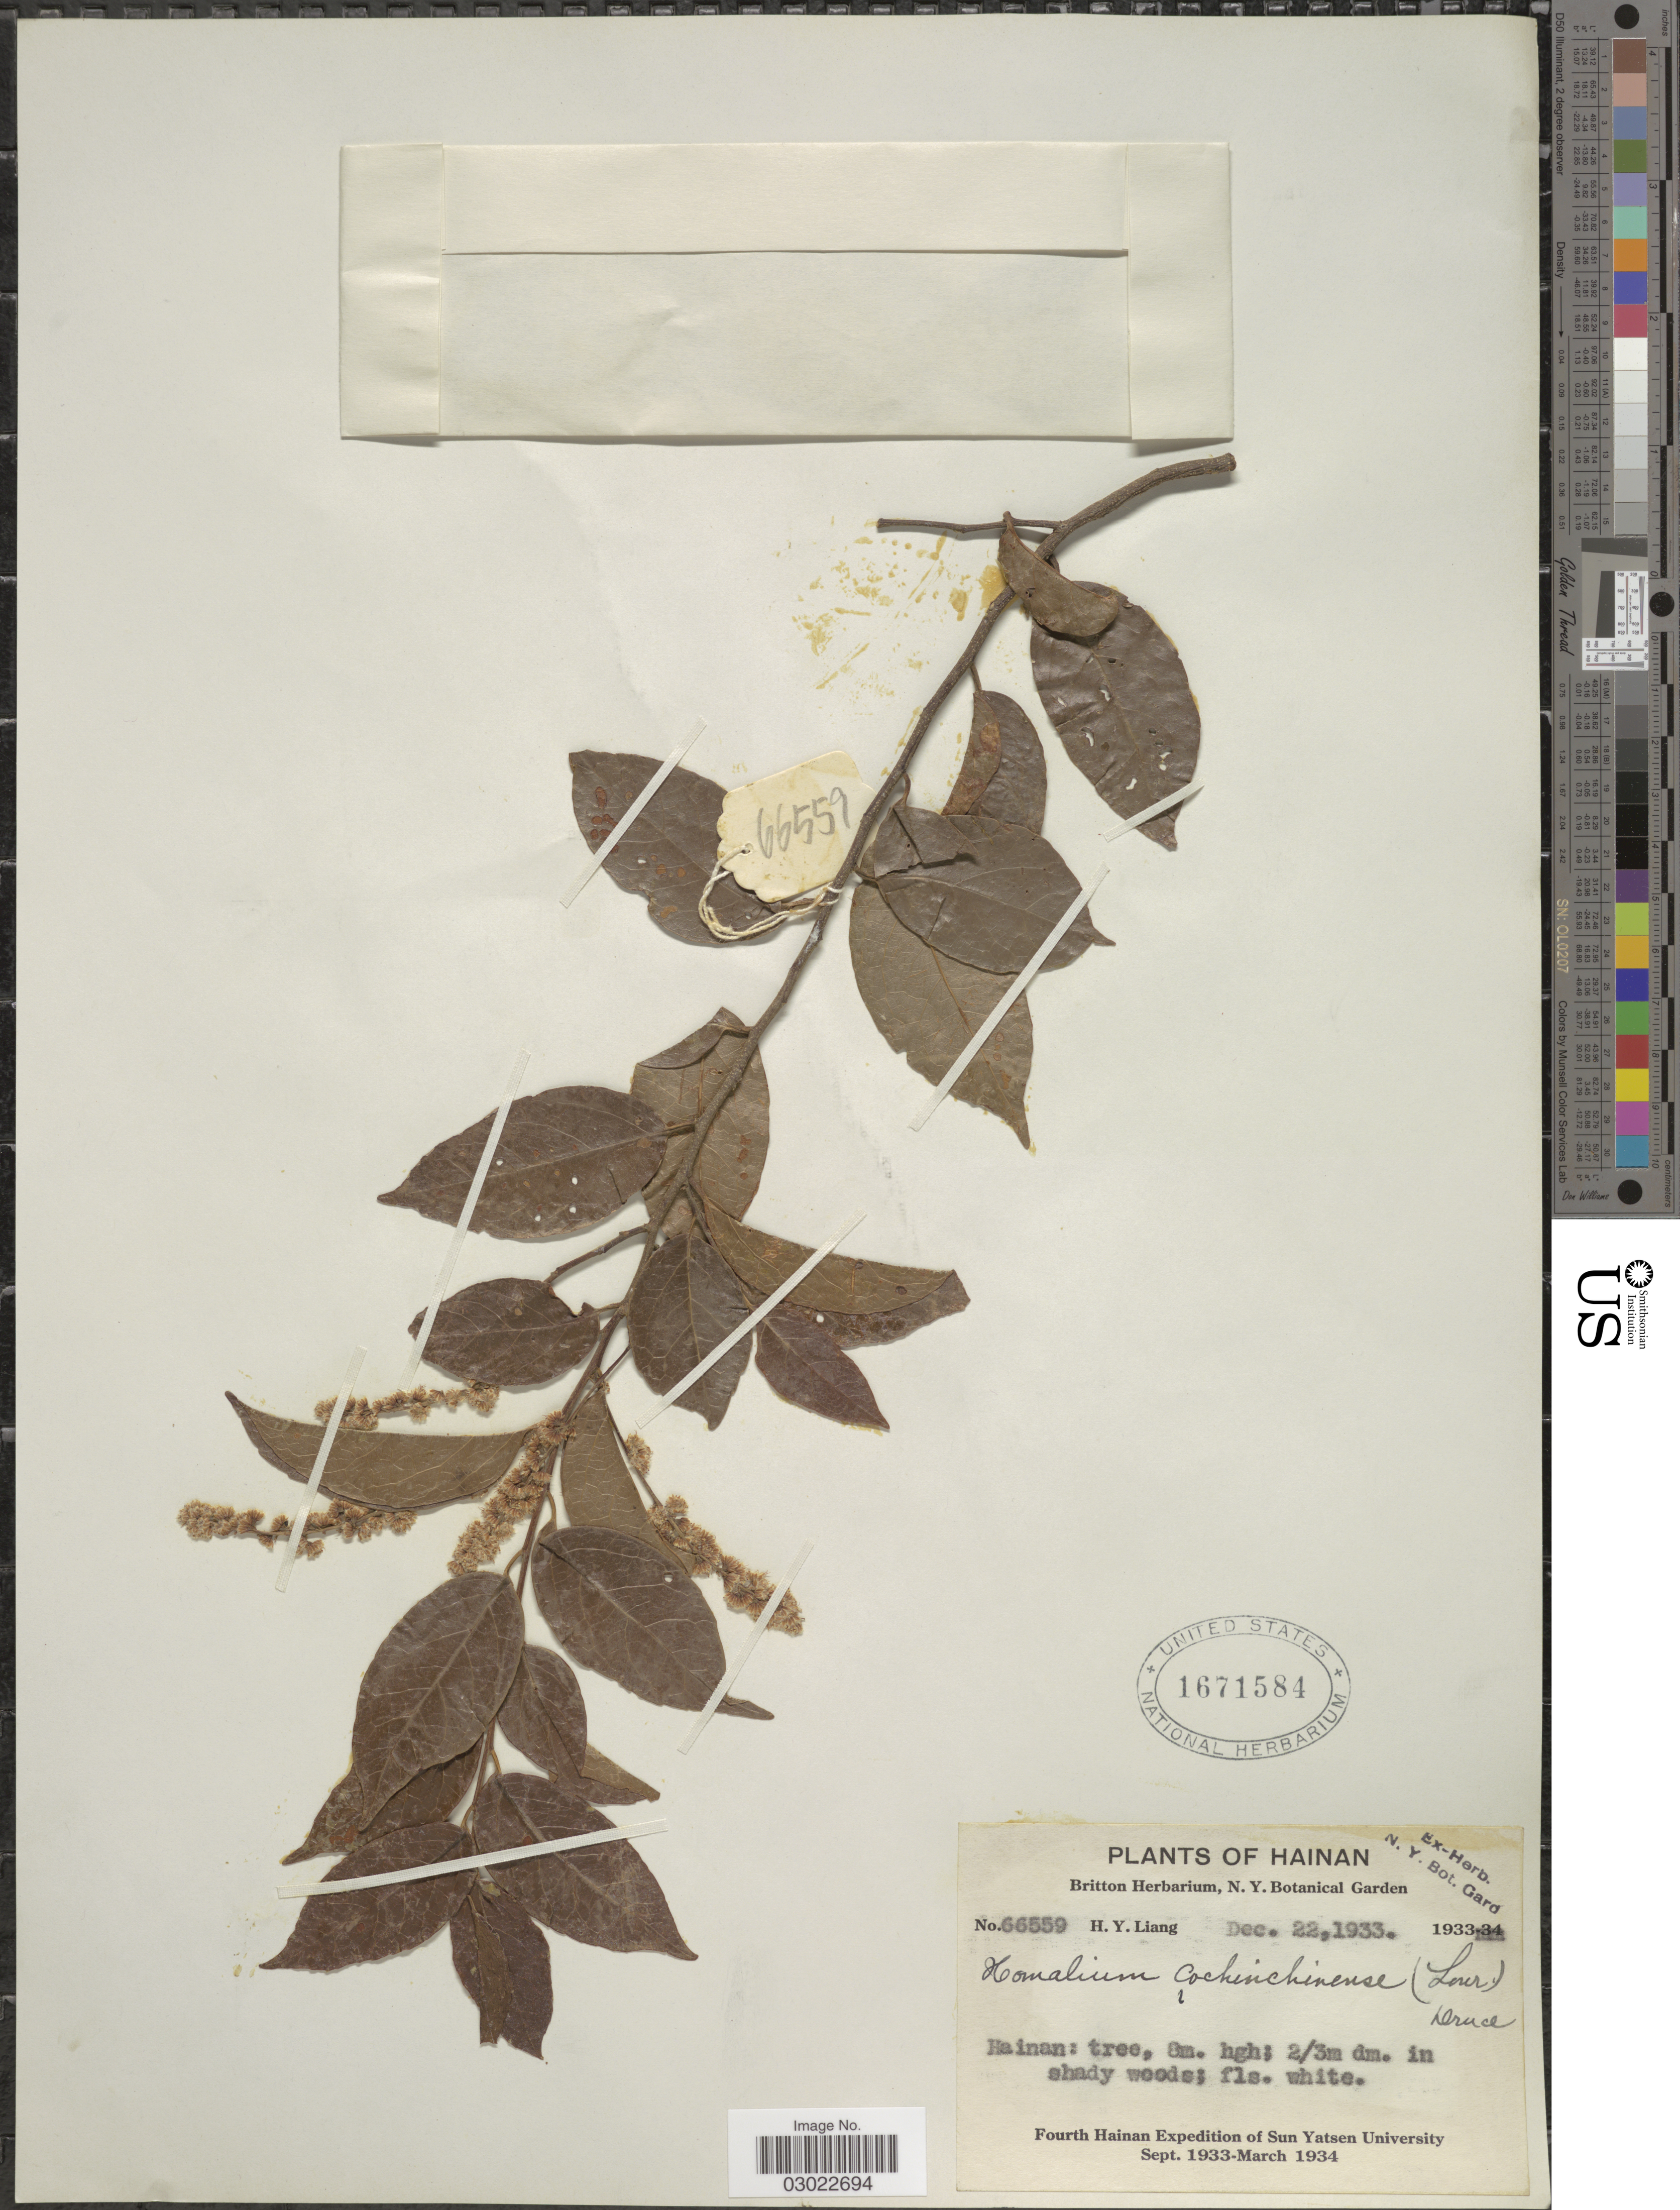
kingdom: Plantae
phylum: Tracheophyta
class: Magnoliopsida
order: Malpighiales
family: Salicaceae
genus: Homalium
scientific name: Homalium cochinchinensis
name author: (Lour.) Druce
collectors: H. Y. Liang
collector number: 66559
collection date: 1933-12-22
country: China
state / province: Hainan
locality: Hainan.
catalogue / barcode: US 1671584